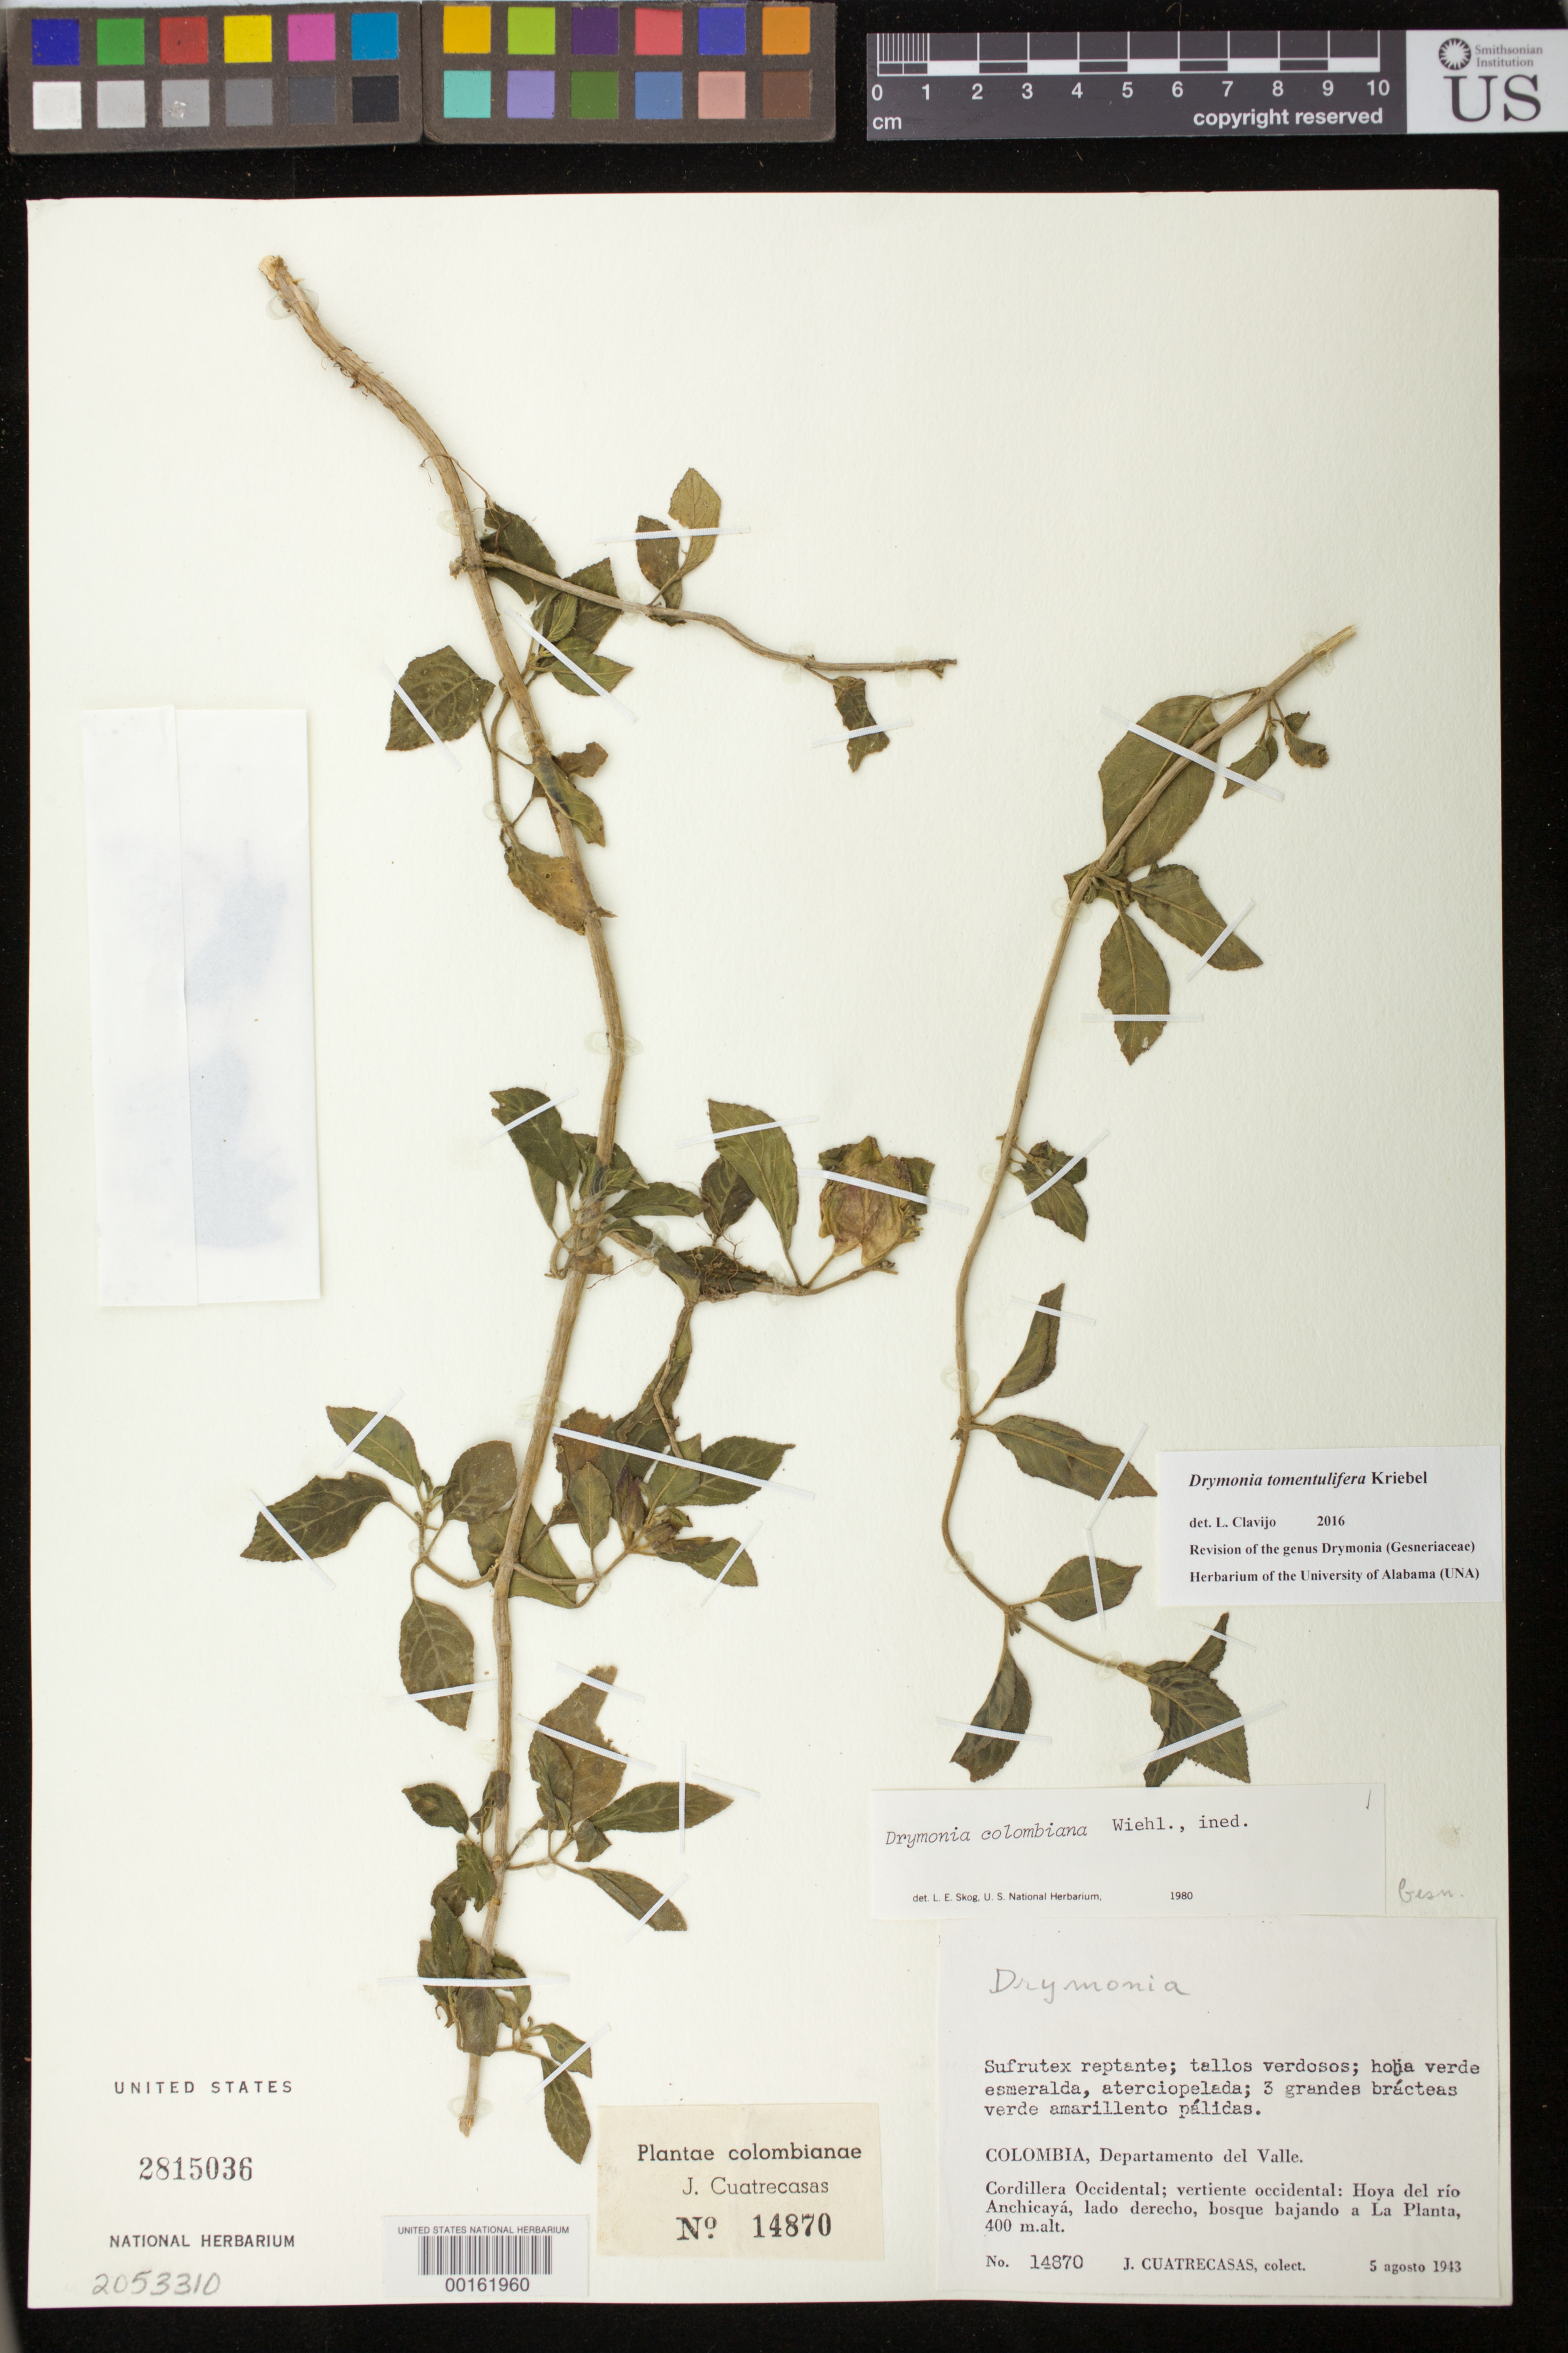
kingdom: Plantae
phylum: Tracheophyta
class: Magnoliopsida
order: Lamiales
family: Gesneriaceae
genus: Drymonia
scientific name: Drymonia tomentulifera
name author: Kriebel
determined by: Clavijo, L.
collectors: J. Cuatrecasas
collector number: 14870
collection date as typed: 05 Aug 1943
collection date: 1943-08-05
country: Colombia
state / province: Valle del Cauca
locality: Cordillera Occidental; vertiente occidental: Hoya del río Anchicayá, lado derecho, bosque bajando a La Planta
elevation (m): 400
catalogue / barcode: US 2815036